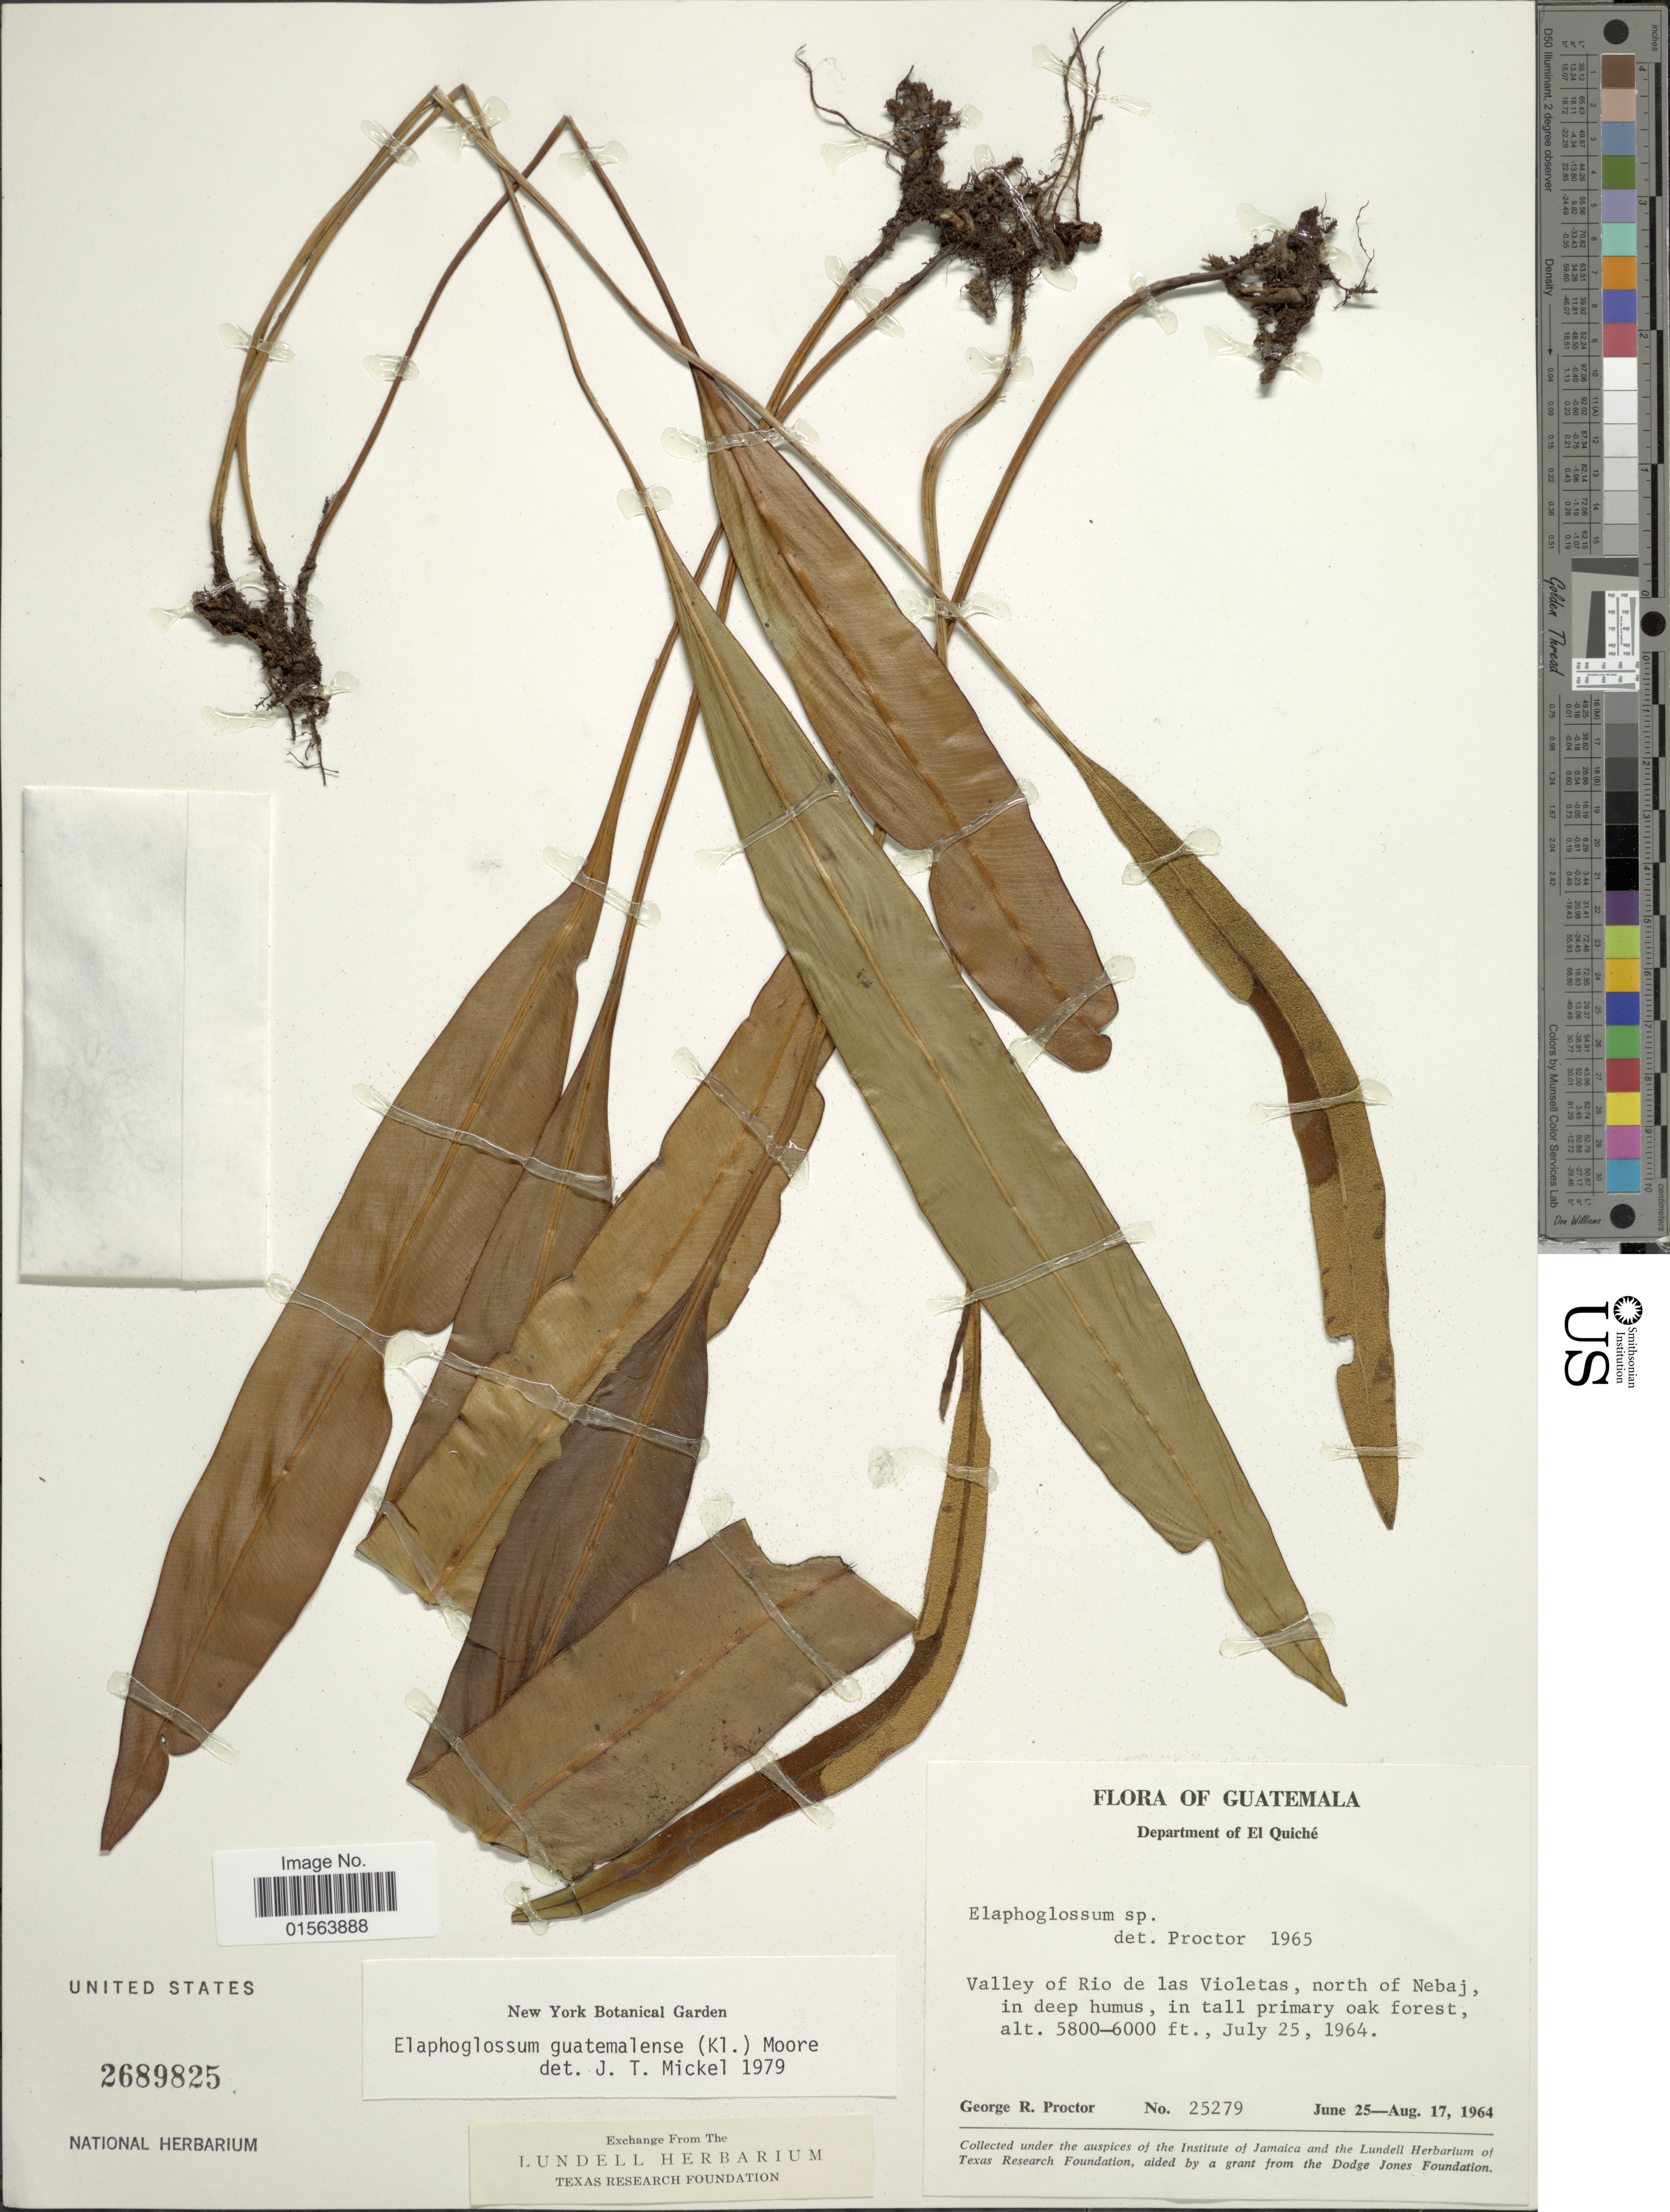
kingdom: Plantae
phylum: Tracheophyta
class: Polypodiopsida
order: Polypodiales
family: Dryopteridaceae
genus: Elaphoglossum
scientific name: Elaphoglossum guatemalense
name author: (Klotzsch) T. Moore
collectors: G. R. Proctor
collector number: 25279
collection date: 1964-06-25/1964-08-17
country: Guatemala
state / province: El Quiché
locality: Department of El Quiche, Valley of Rio de las Violetas, north of Nebaj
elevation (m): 1768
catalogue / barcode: US 2689825